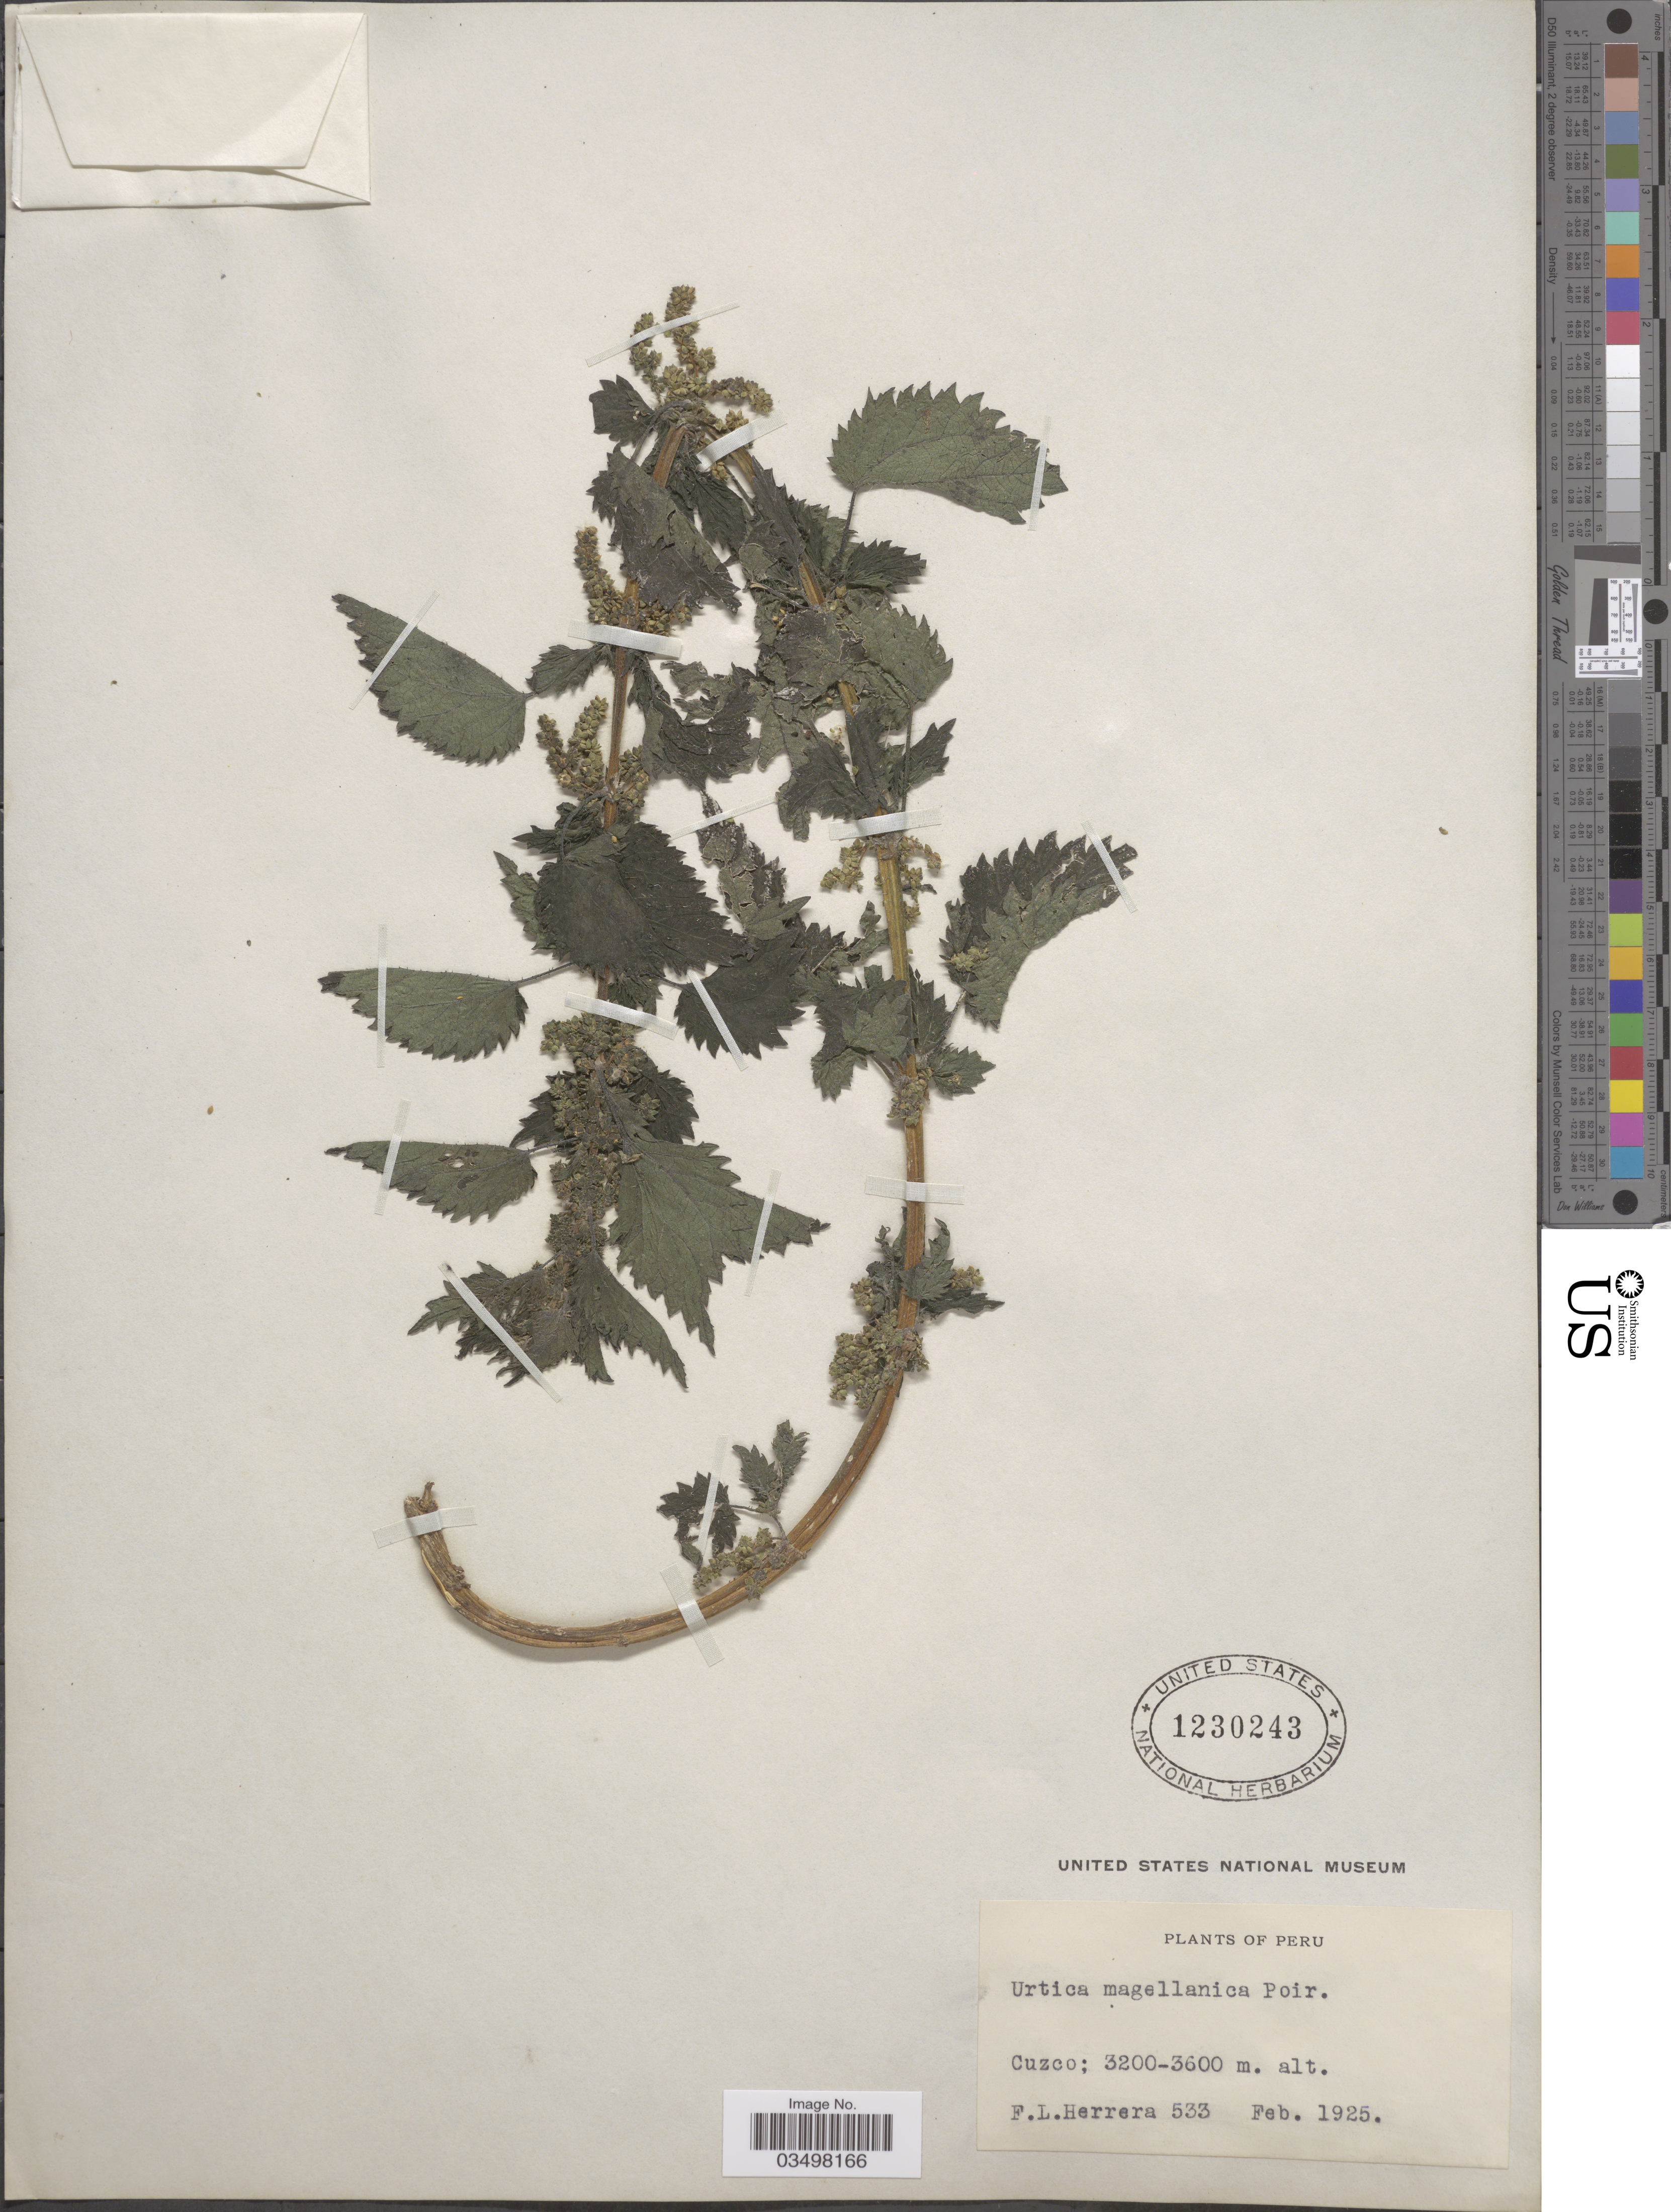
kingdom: Plantae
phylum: Tracheophyta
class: Magnoliopsida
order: Rosales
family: Urticaceae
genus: Urtica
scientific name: Urtica magellanica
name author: Juss. ex Poir.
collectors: F. L. Herrera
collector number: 533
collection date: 1925-02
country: Peru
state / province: Cusco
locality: Cuzco.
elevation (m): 3200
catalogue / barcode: US 1230243